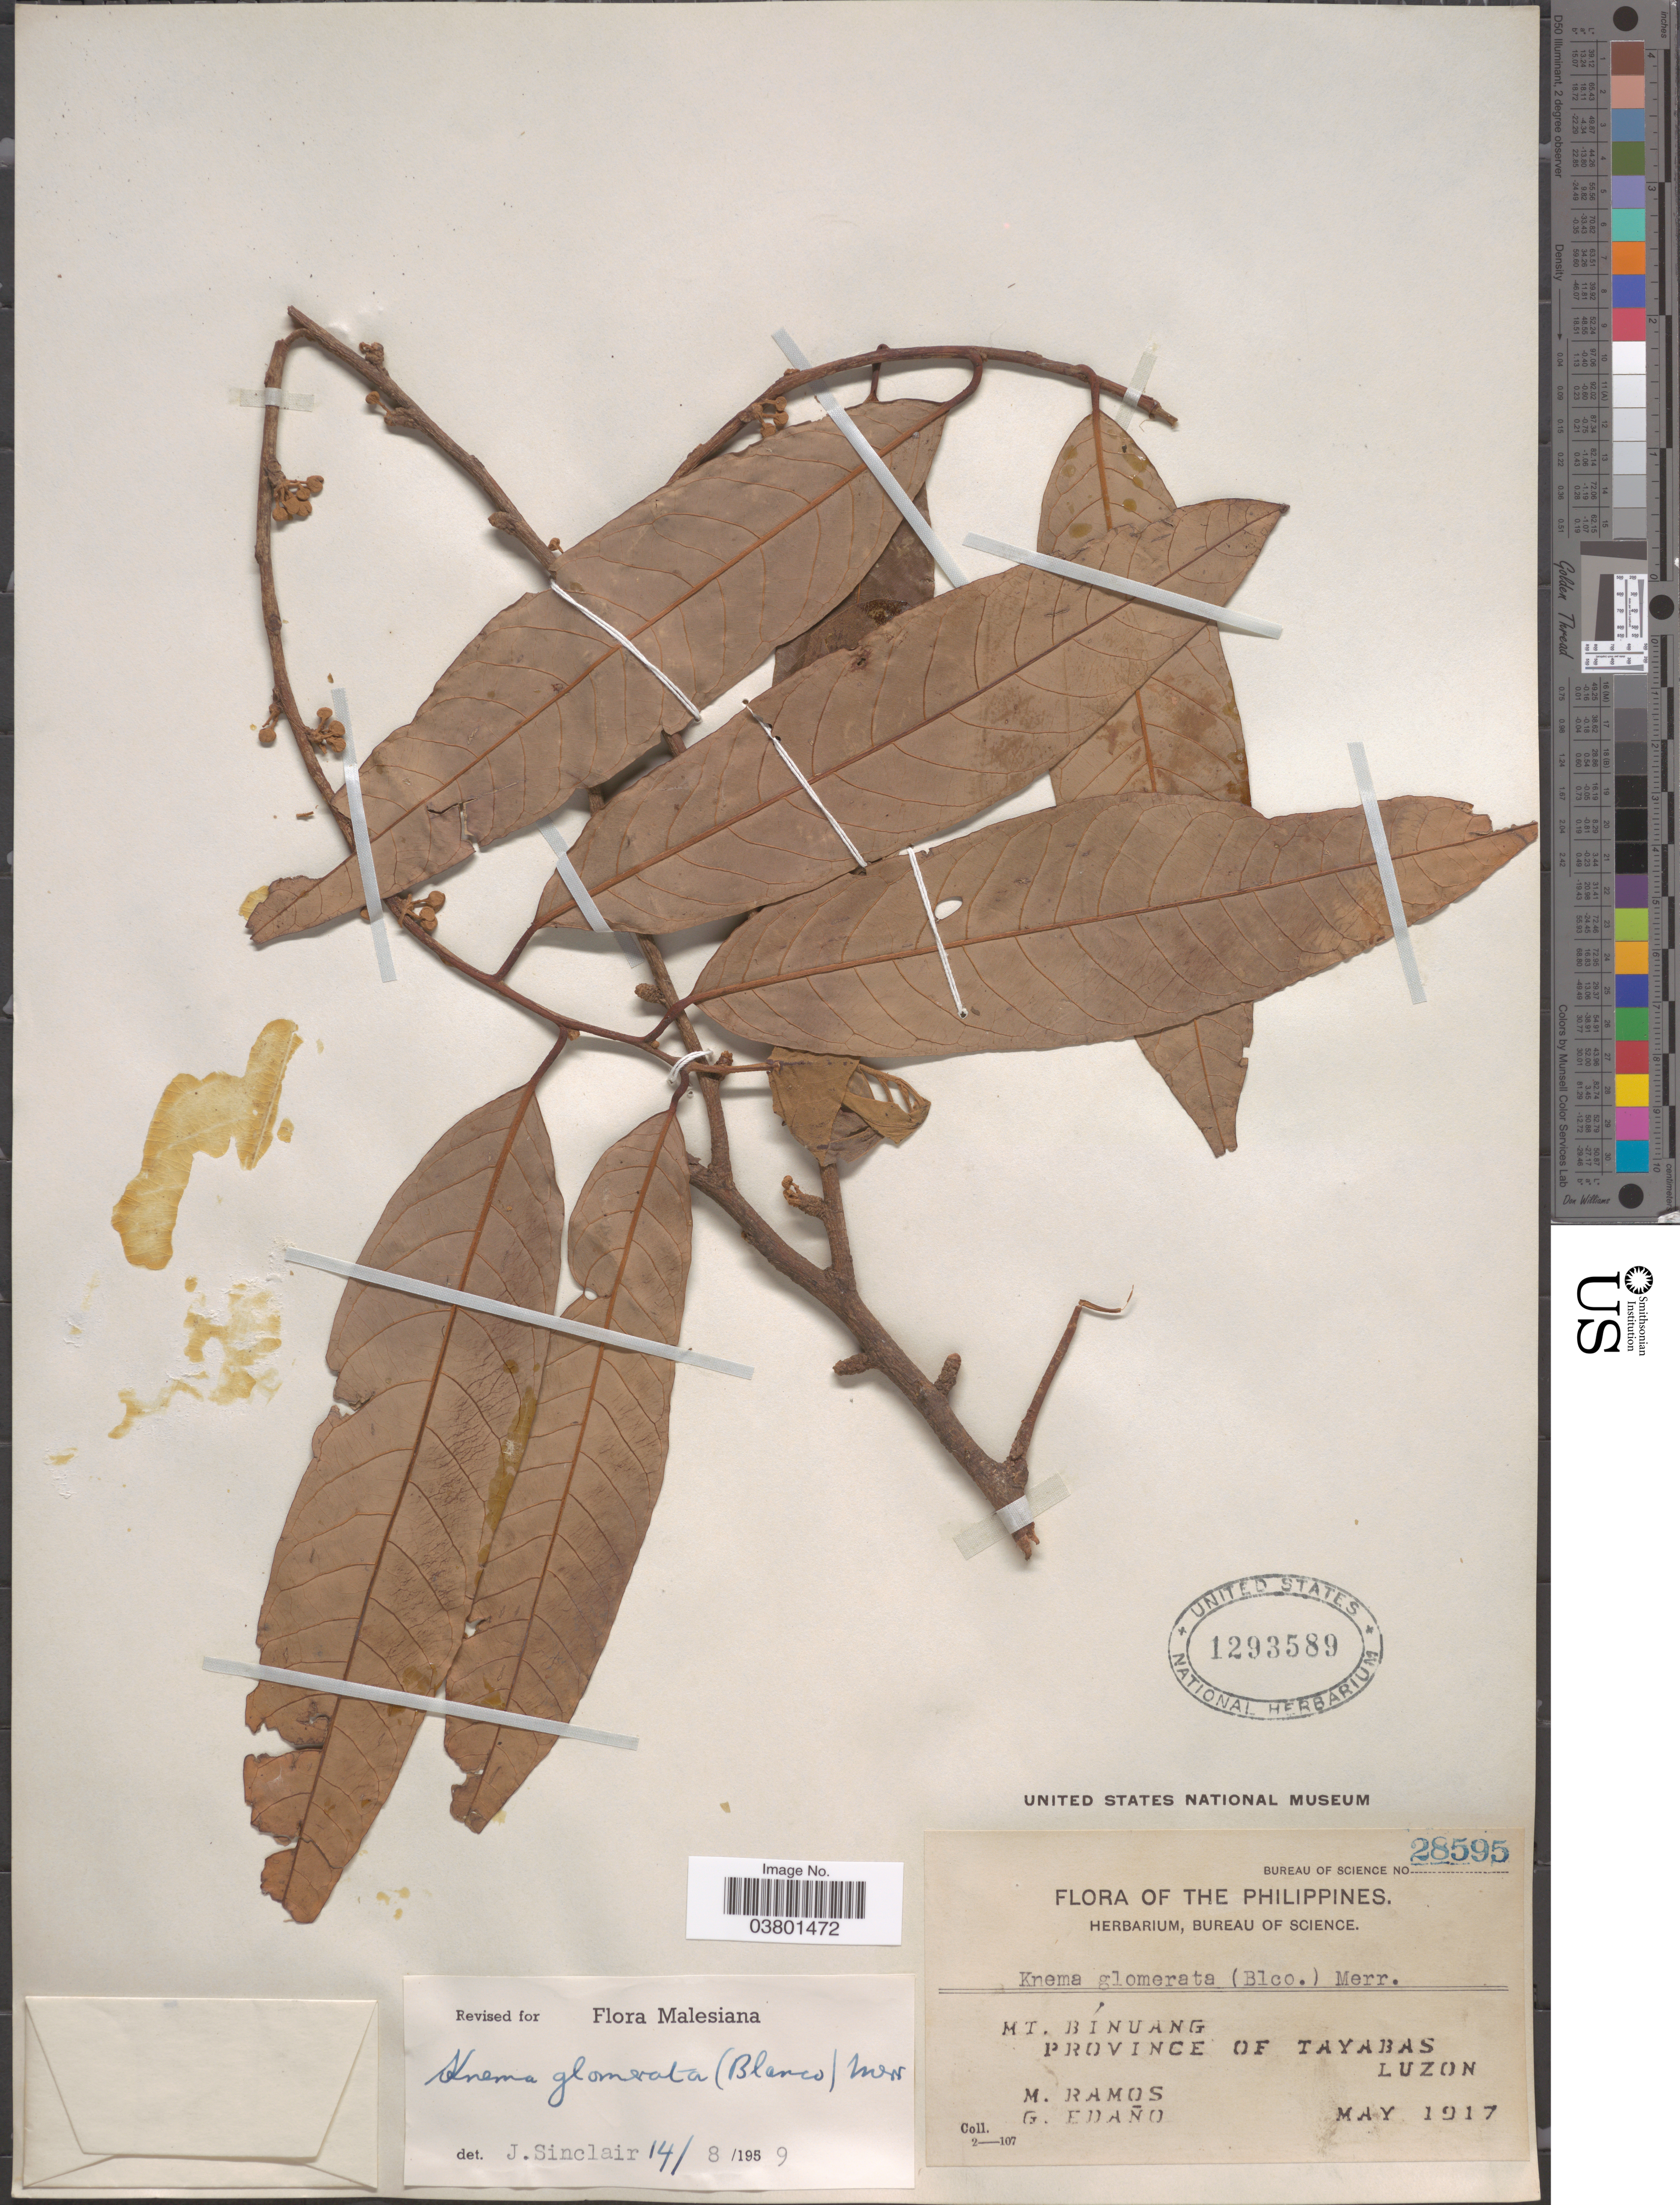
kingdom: Plantae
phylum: Tracheophyta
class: Magnoliopsida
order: Magnoliales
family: Myristicaceae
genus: Knema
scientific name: Knema glomerata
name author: (Blanco) Merr.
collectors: M. Ramos & G. Edaño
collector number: Bureau of Science 28595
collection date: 1917-05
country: Philippines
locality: Mt. Binuang. Province of Tayabas. Luzon.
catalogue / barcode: US 1293589